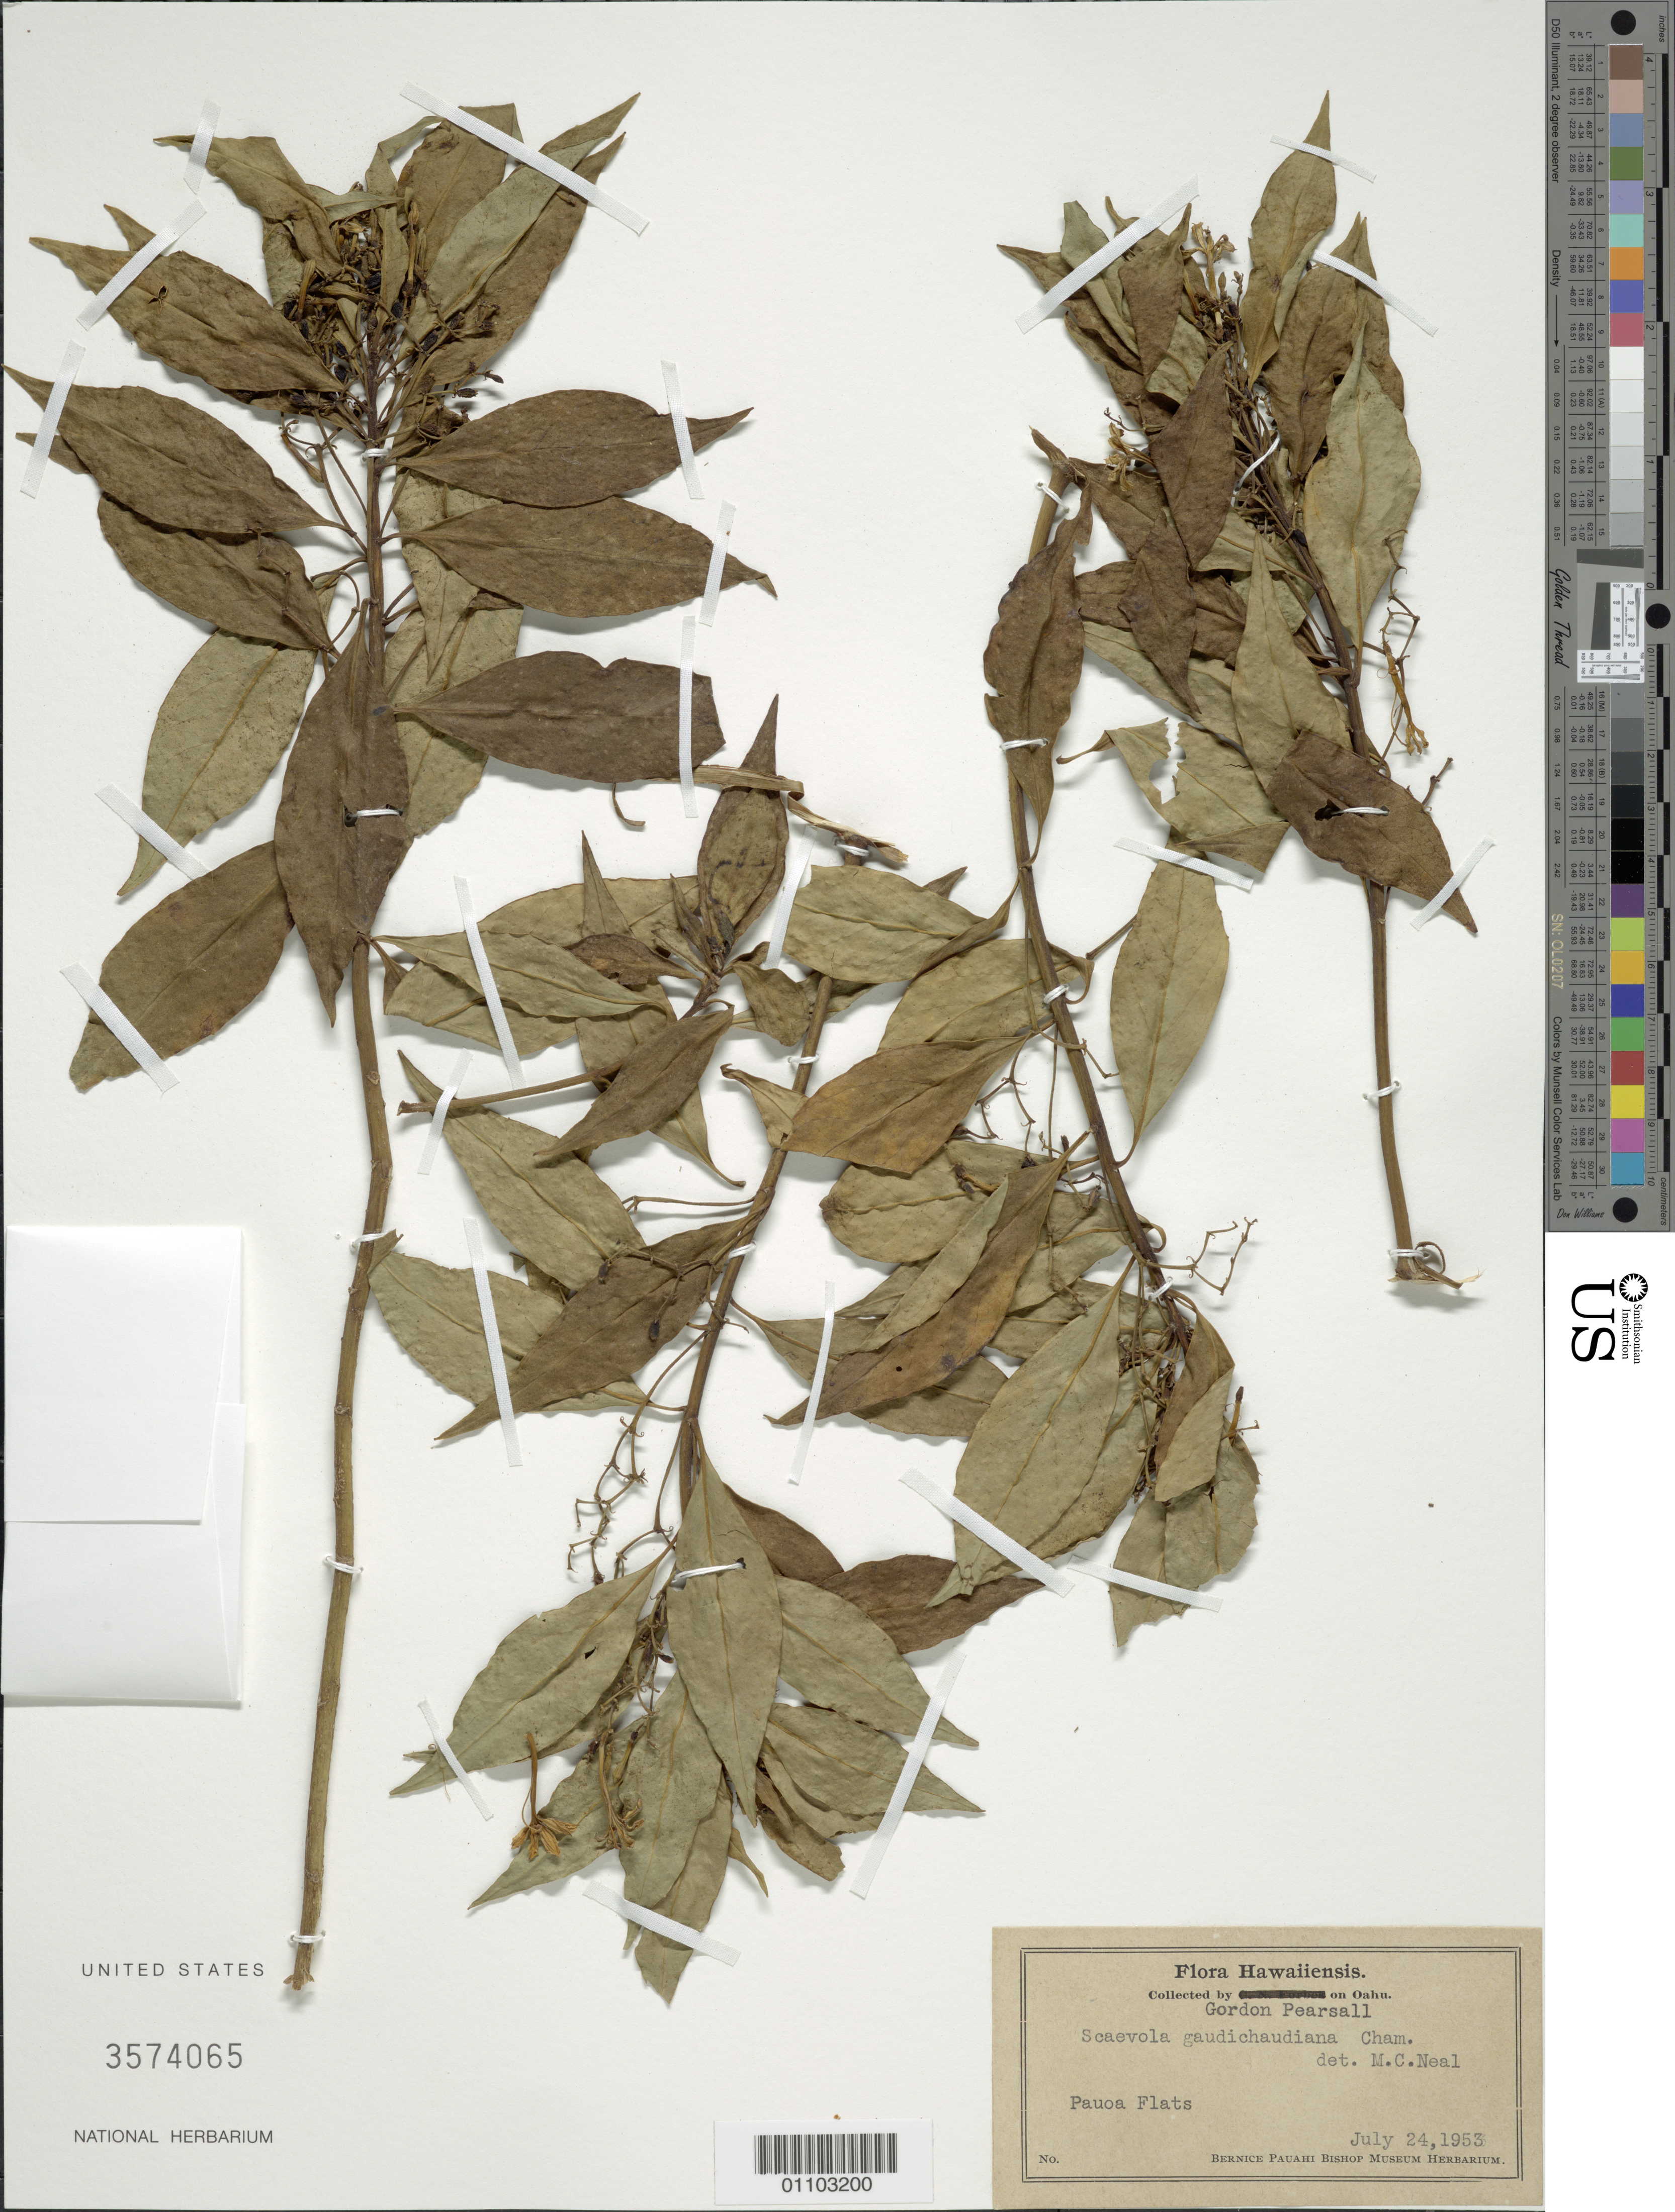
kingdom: Plantae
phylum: Tracheophyta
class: Magnoliopsida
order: Asterales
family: Goodeniaceae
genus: Scaevola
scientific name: Scaevola gaudichaudiana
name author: Cham.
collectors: G. Pearsall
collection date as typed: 24 Jul 1953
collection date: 1953-07-24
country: United States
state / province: Hawaii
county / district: Honolulu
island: Oahu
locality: Pauoa Flats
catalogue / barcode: US 3574065